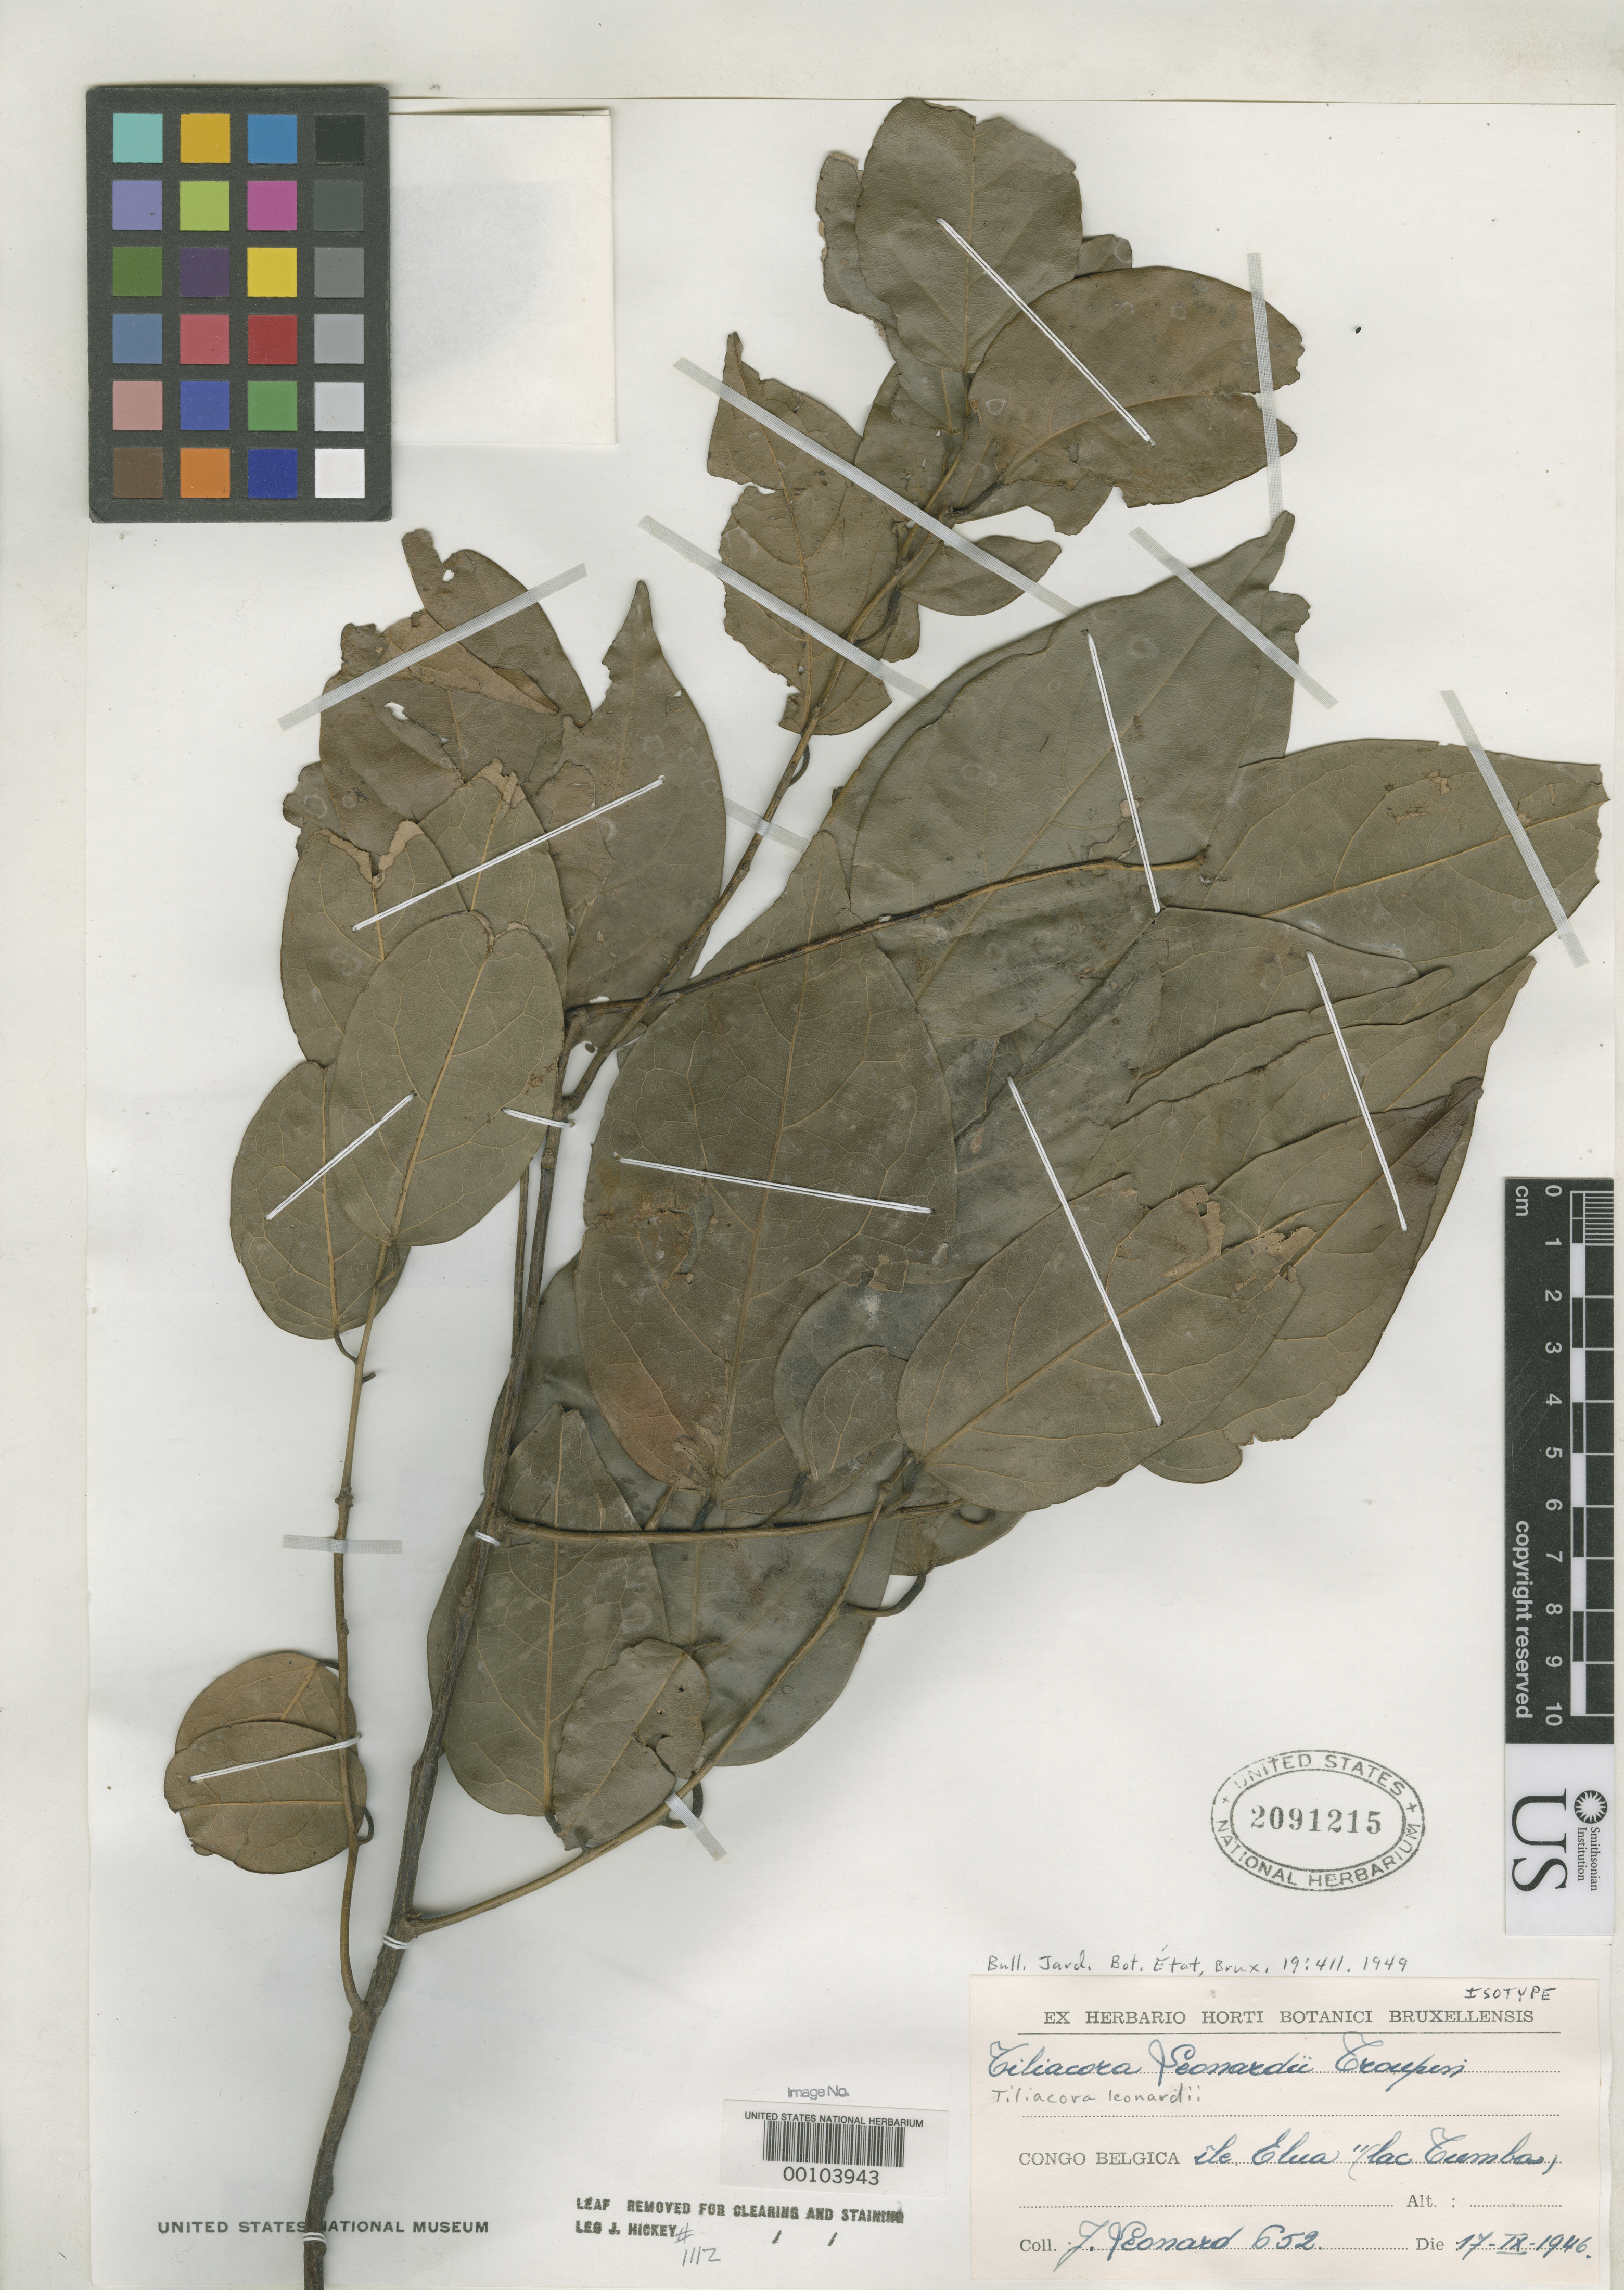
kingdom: Plantae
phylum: Tracheophyta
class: Magnoliopsida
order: Ranunculales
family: Menispermaceae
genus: Tiliacora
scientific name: Tiliacora leonardi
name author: Troupin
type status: Isotype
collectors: J. Léonard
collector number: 652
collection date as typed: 17 Sep 1946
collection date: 1946-09-17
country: Congo, Democratic Republic of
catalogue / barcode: US 2091215